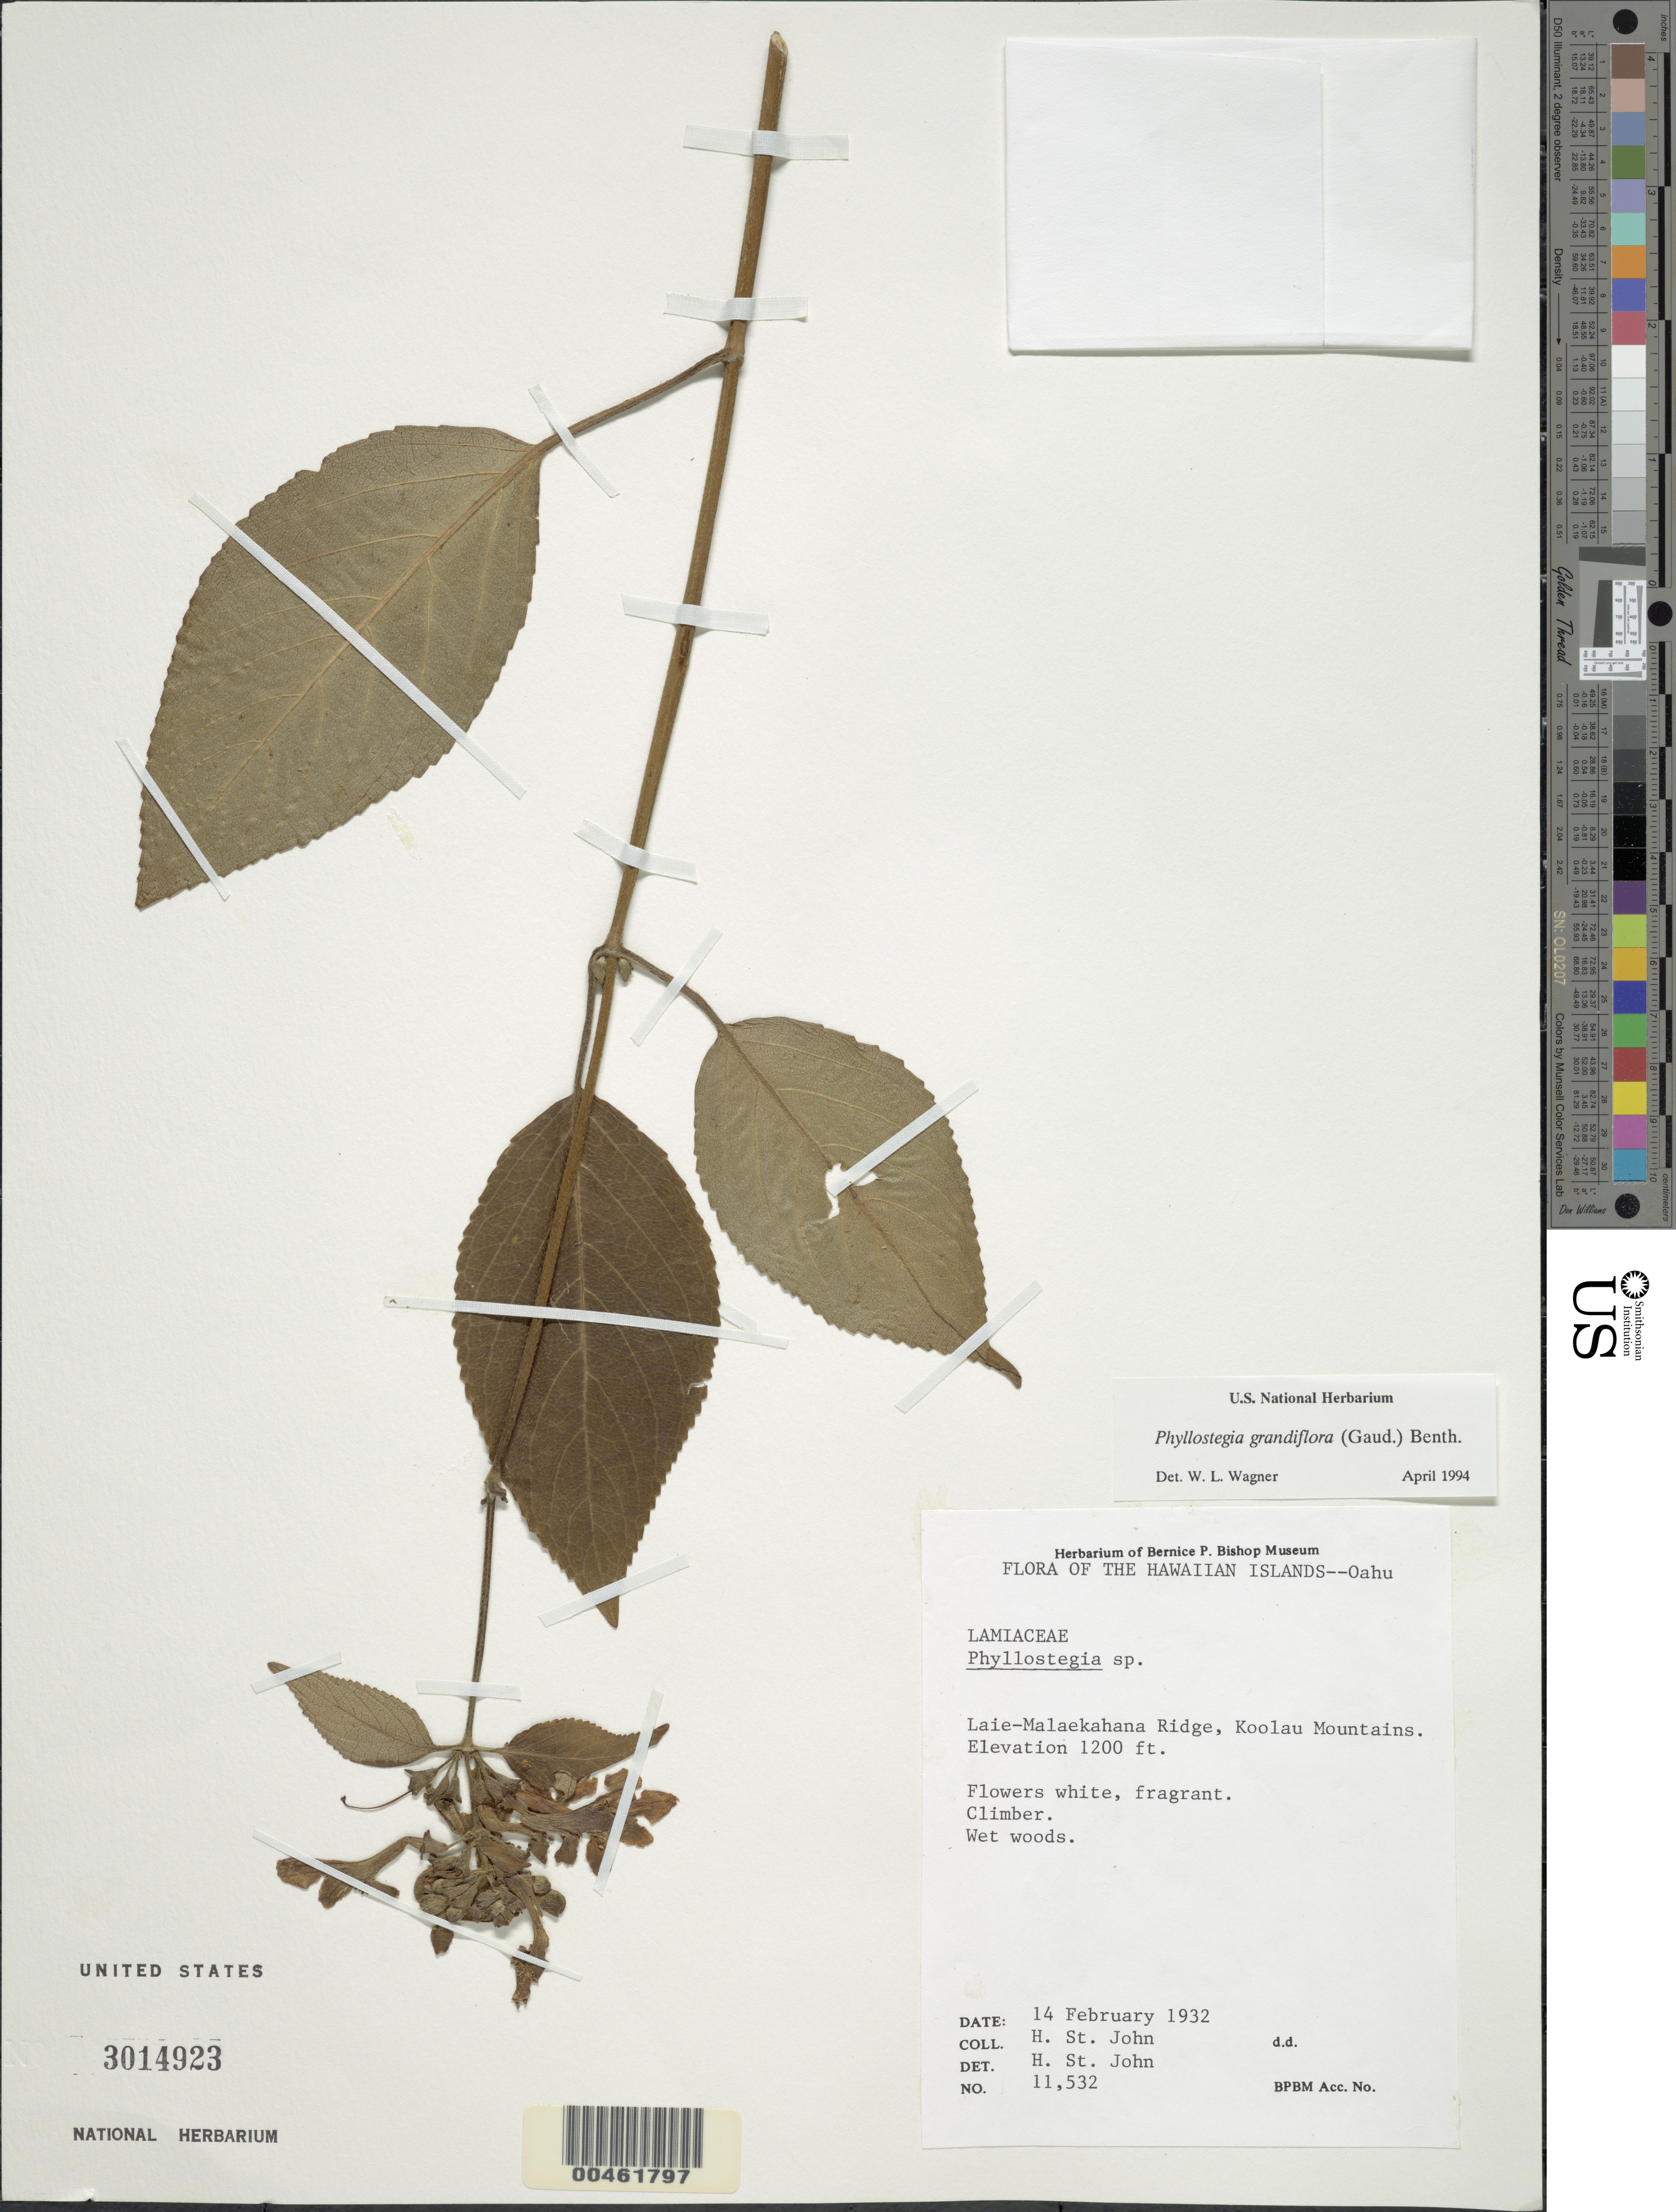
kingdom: Plantae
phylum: Tracheophyta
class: Magnoliopsida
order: Lamiales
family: Lamiaceae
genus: Phyllostegia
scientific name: Phyllostegia grandiflora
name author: (Gaudich.) Benth.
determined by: Wagner, W. L., (BOT), Smithsonian Institution - National Museum of Natural History (UNITED STATES)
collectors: H. St. John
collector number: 11532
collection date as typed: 14 Feb 1932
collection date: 1932-02-14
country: United States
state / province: Hawaii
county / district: Honolulu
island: Oahu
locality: Laie-Malaekahana Ridge, Koolau Mountains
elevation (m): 366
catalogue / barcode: US 3014923